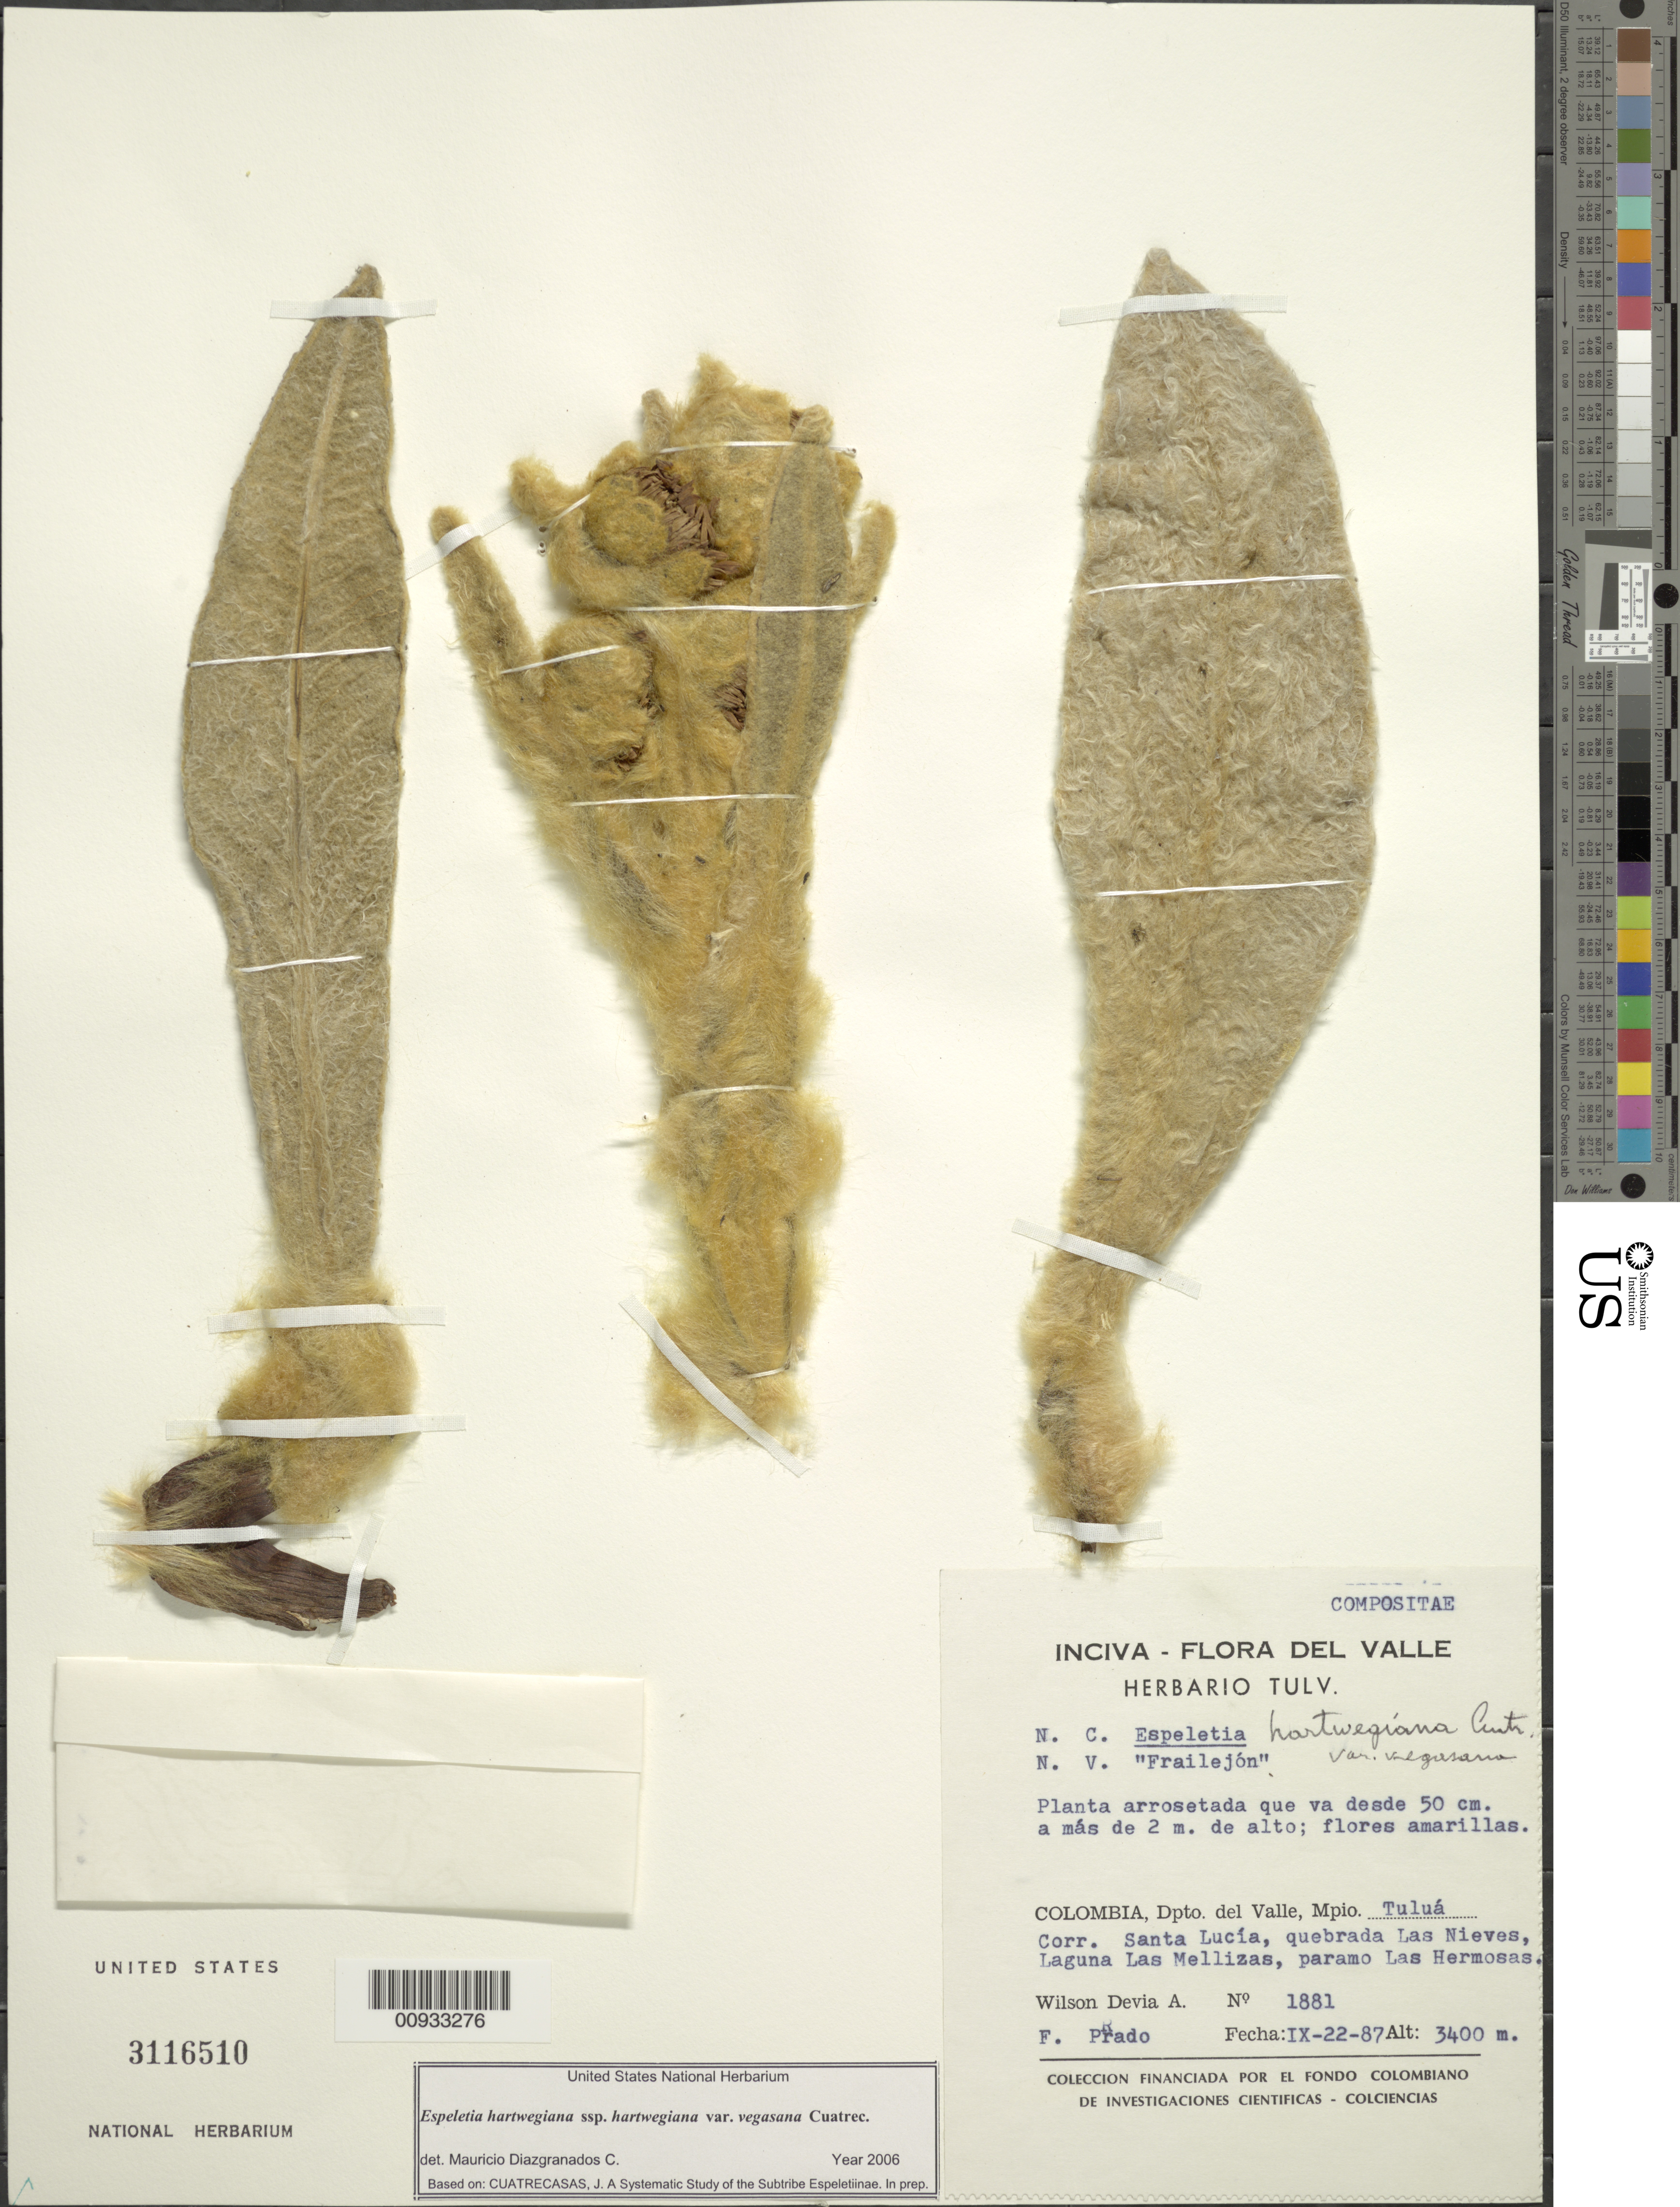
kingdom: Plantae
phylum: Tracheophyta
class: Magnoliopsida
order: Asterales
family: Asteraceae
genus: Espeletia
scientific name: Espeletia hartwegiana var. vegasana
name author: Cuatrec.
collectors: W. Devia A. & F. Prado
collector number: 1881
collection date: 1987-09-22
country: Colombia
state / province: Valle del Cauca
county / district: Tuluá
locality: Páramo de Las Hermosas. Quebrada Las Nieves, Laguna Las Mellizas. Corregimiento de Santa Lucía.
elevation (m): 3400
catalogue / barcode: US 3116510